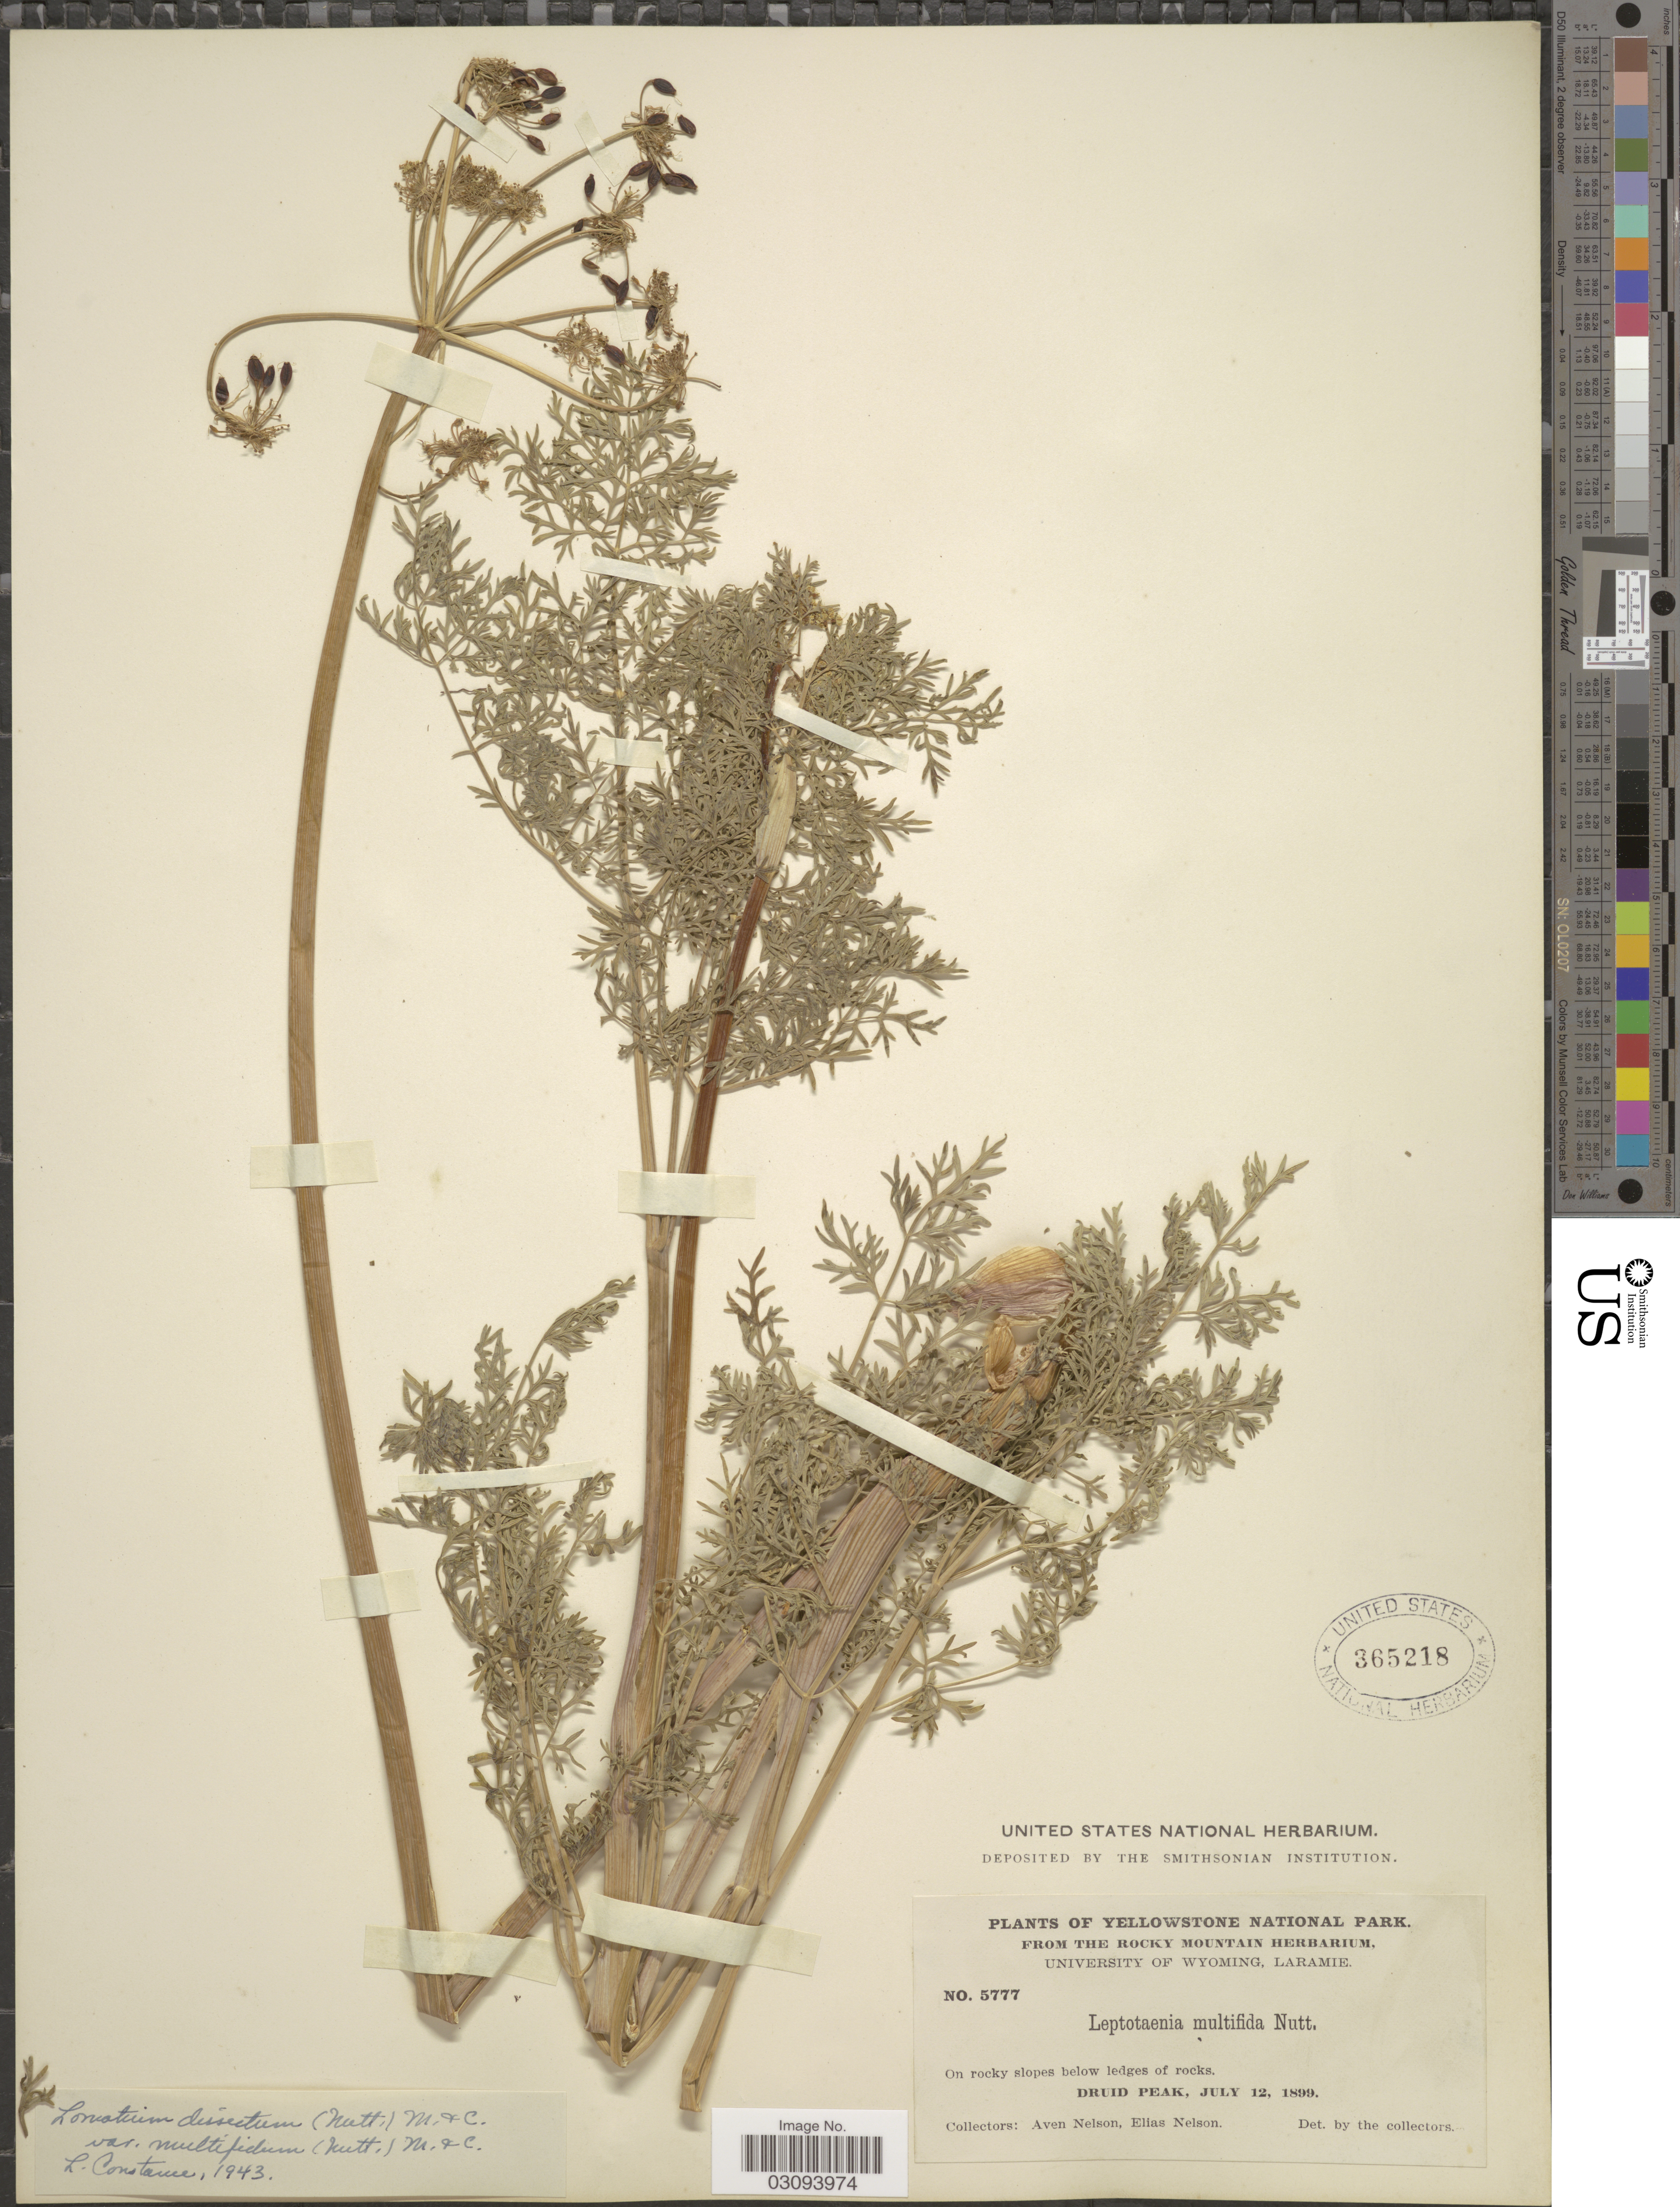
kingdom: Plantae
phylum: Tracheophyta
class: Magnoliopsida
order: Apiales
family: Apiaceae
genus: Lomatium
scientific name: Lomatium dissectum var. multifidum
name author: (Nutt.) Mathias & Constance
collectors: A. Nelson & E. Nelson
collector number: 5777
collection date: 1899-07-12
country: United States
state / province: Wyoming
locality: Yellowstone National Park. Druid Peak.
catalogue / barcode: US 365218